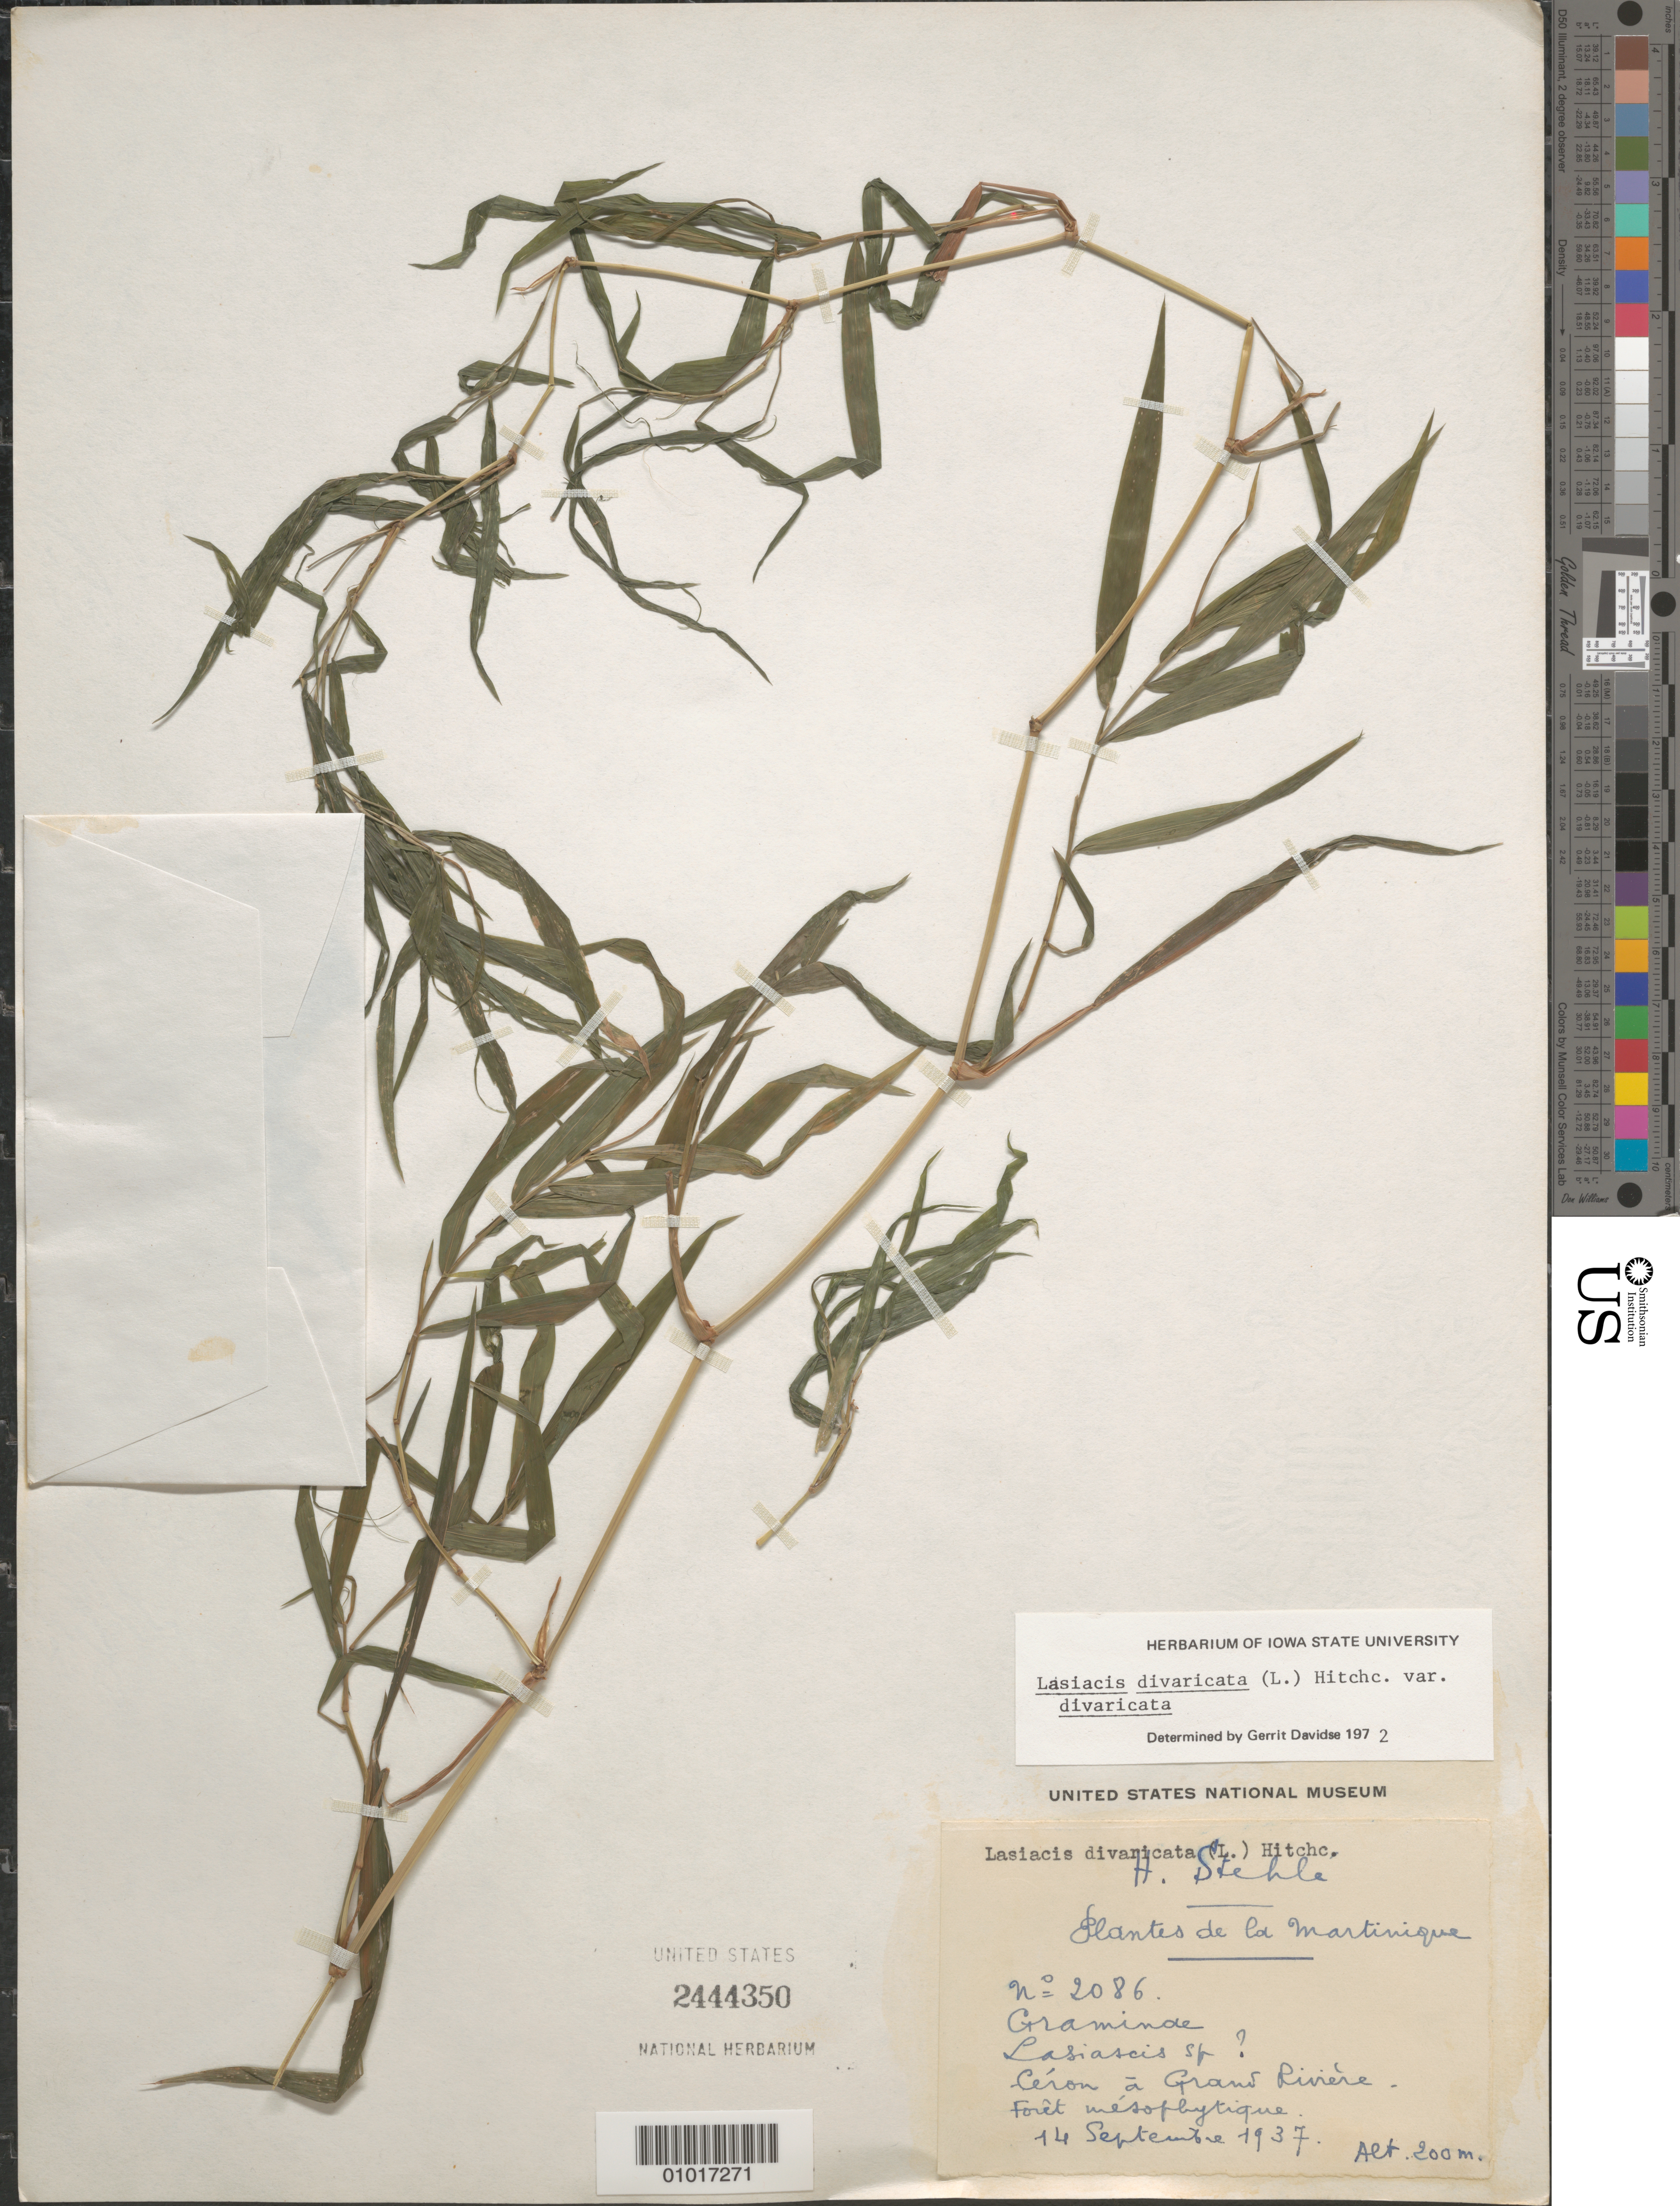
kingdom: Plantae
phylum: Tracheophyta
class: Liliopsida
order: Poales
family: Poaceae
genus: Lasiacis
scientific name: Lasiacis divaricata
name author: (L.) Hitchc.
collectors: H. Stehlé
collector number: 2086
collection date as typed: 14 Sep 1937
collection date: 1937-09-14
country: Martinique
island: Martinique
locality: Lasiascis st. Ceron a Grand Riviere.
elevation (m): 200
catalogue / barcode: US 2444350